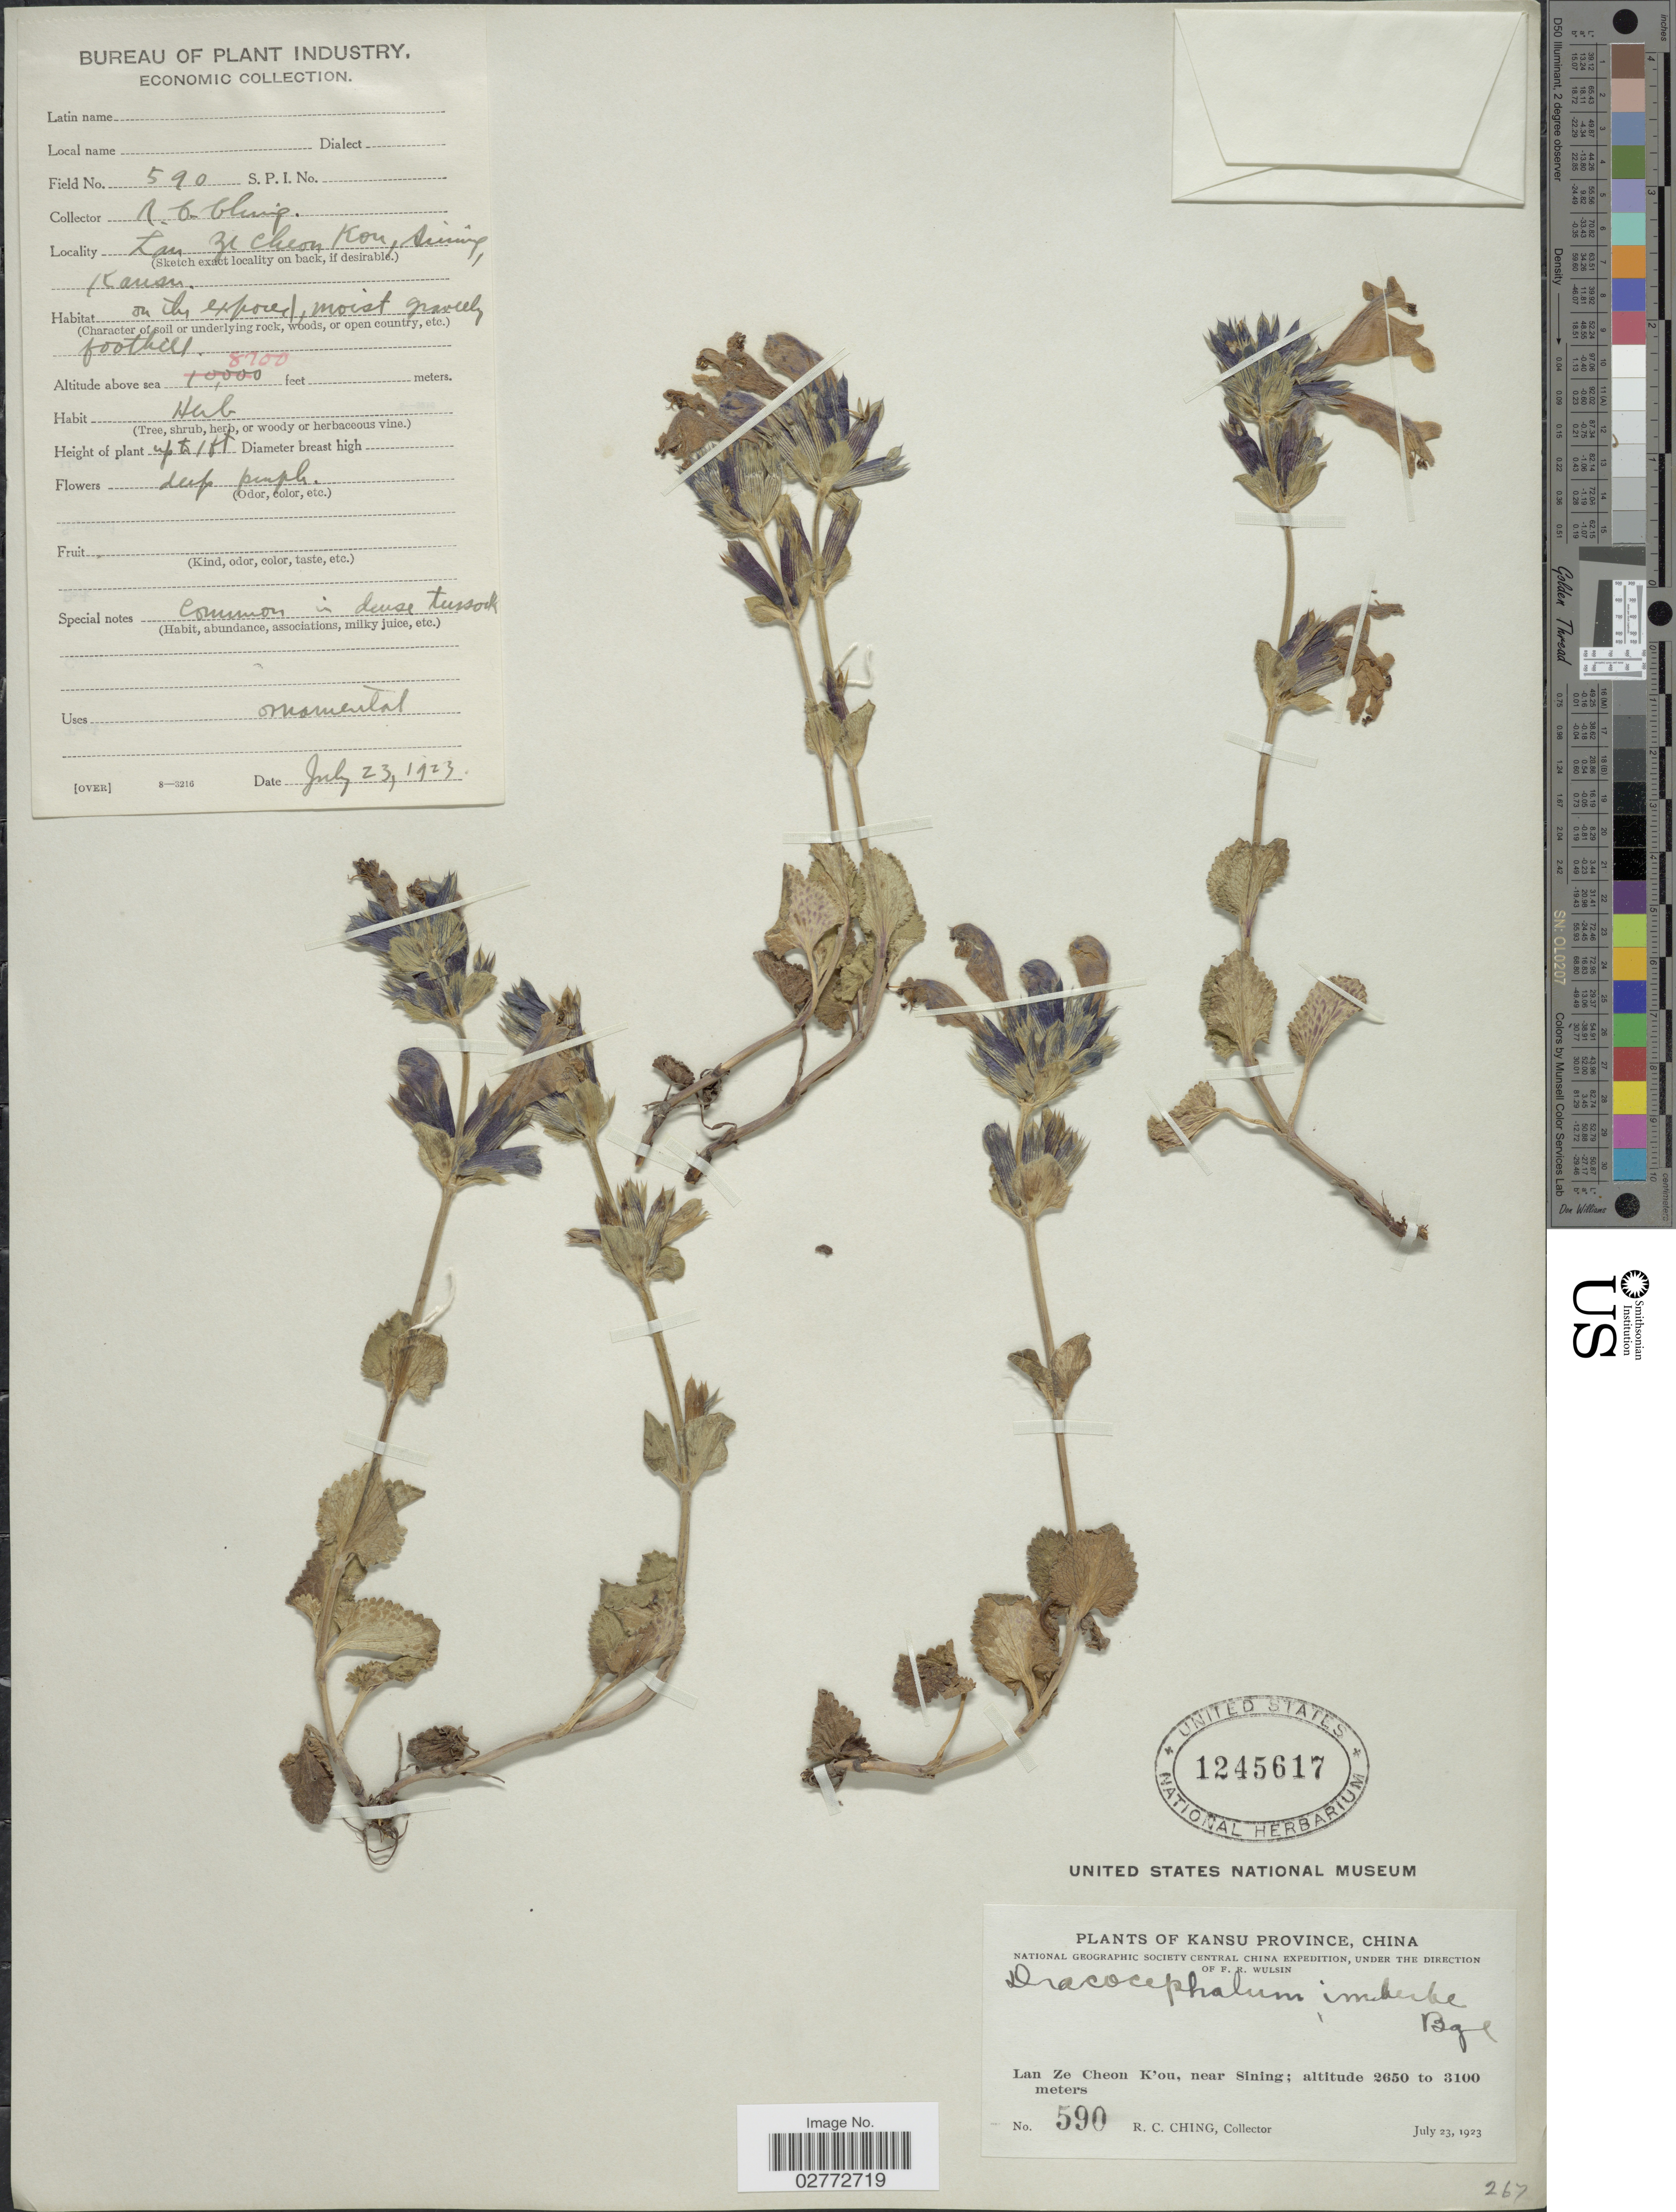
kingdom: Plantae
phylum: Tracheophyta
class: Magnoliopsida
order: Lamiales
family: Lamiaceae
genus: Dracocephalum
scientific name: Dracocephalum imberbe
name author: Bunge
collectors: R. C. Ching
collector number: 590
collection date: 1923-07-23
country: China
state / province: Gansu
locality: Kansu Province. Lan Ze Cheon K'ou, near Sining.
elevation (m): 2652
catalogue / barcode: US 12145617